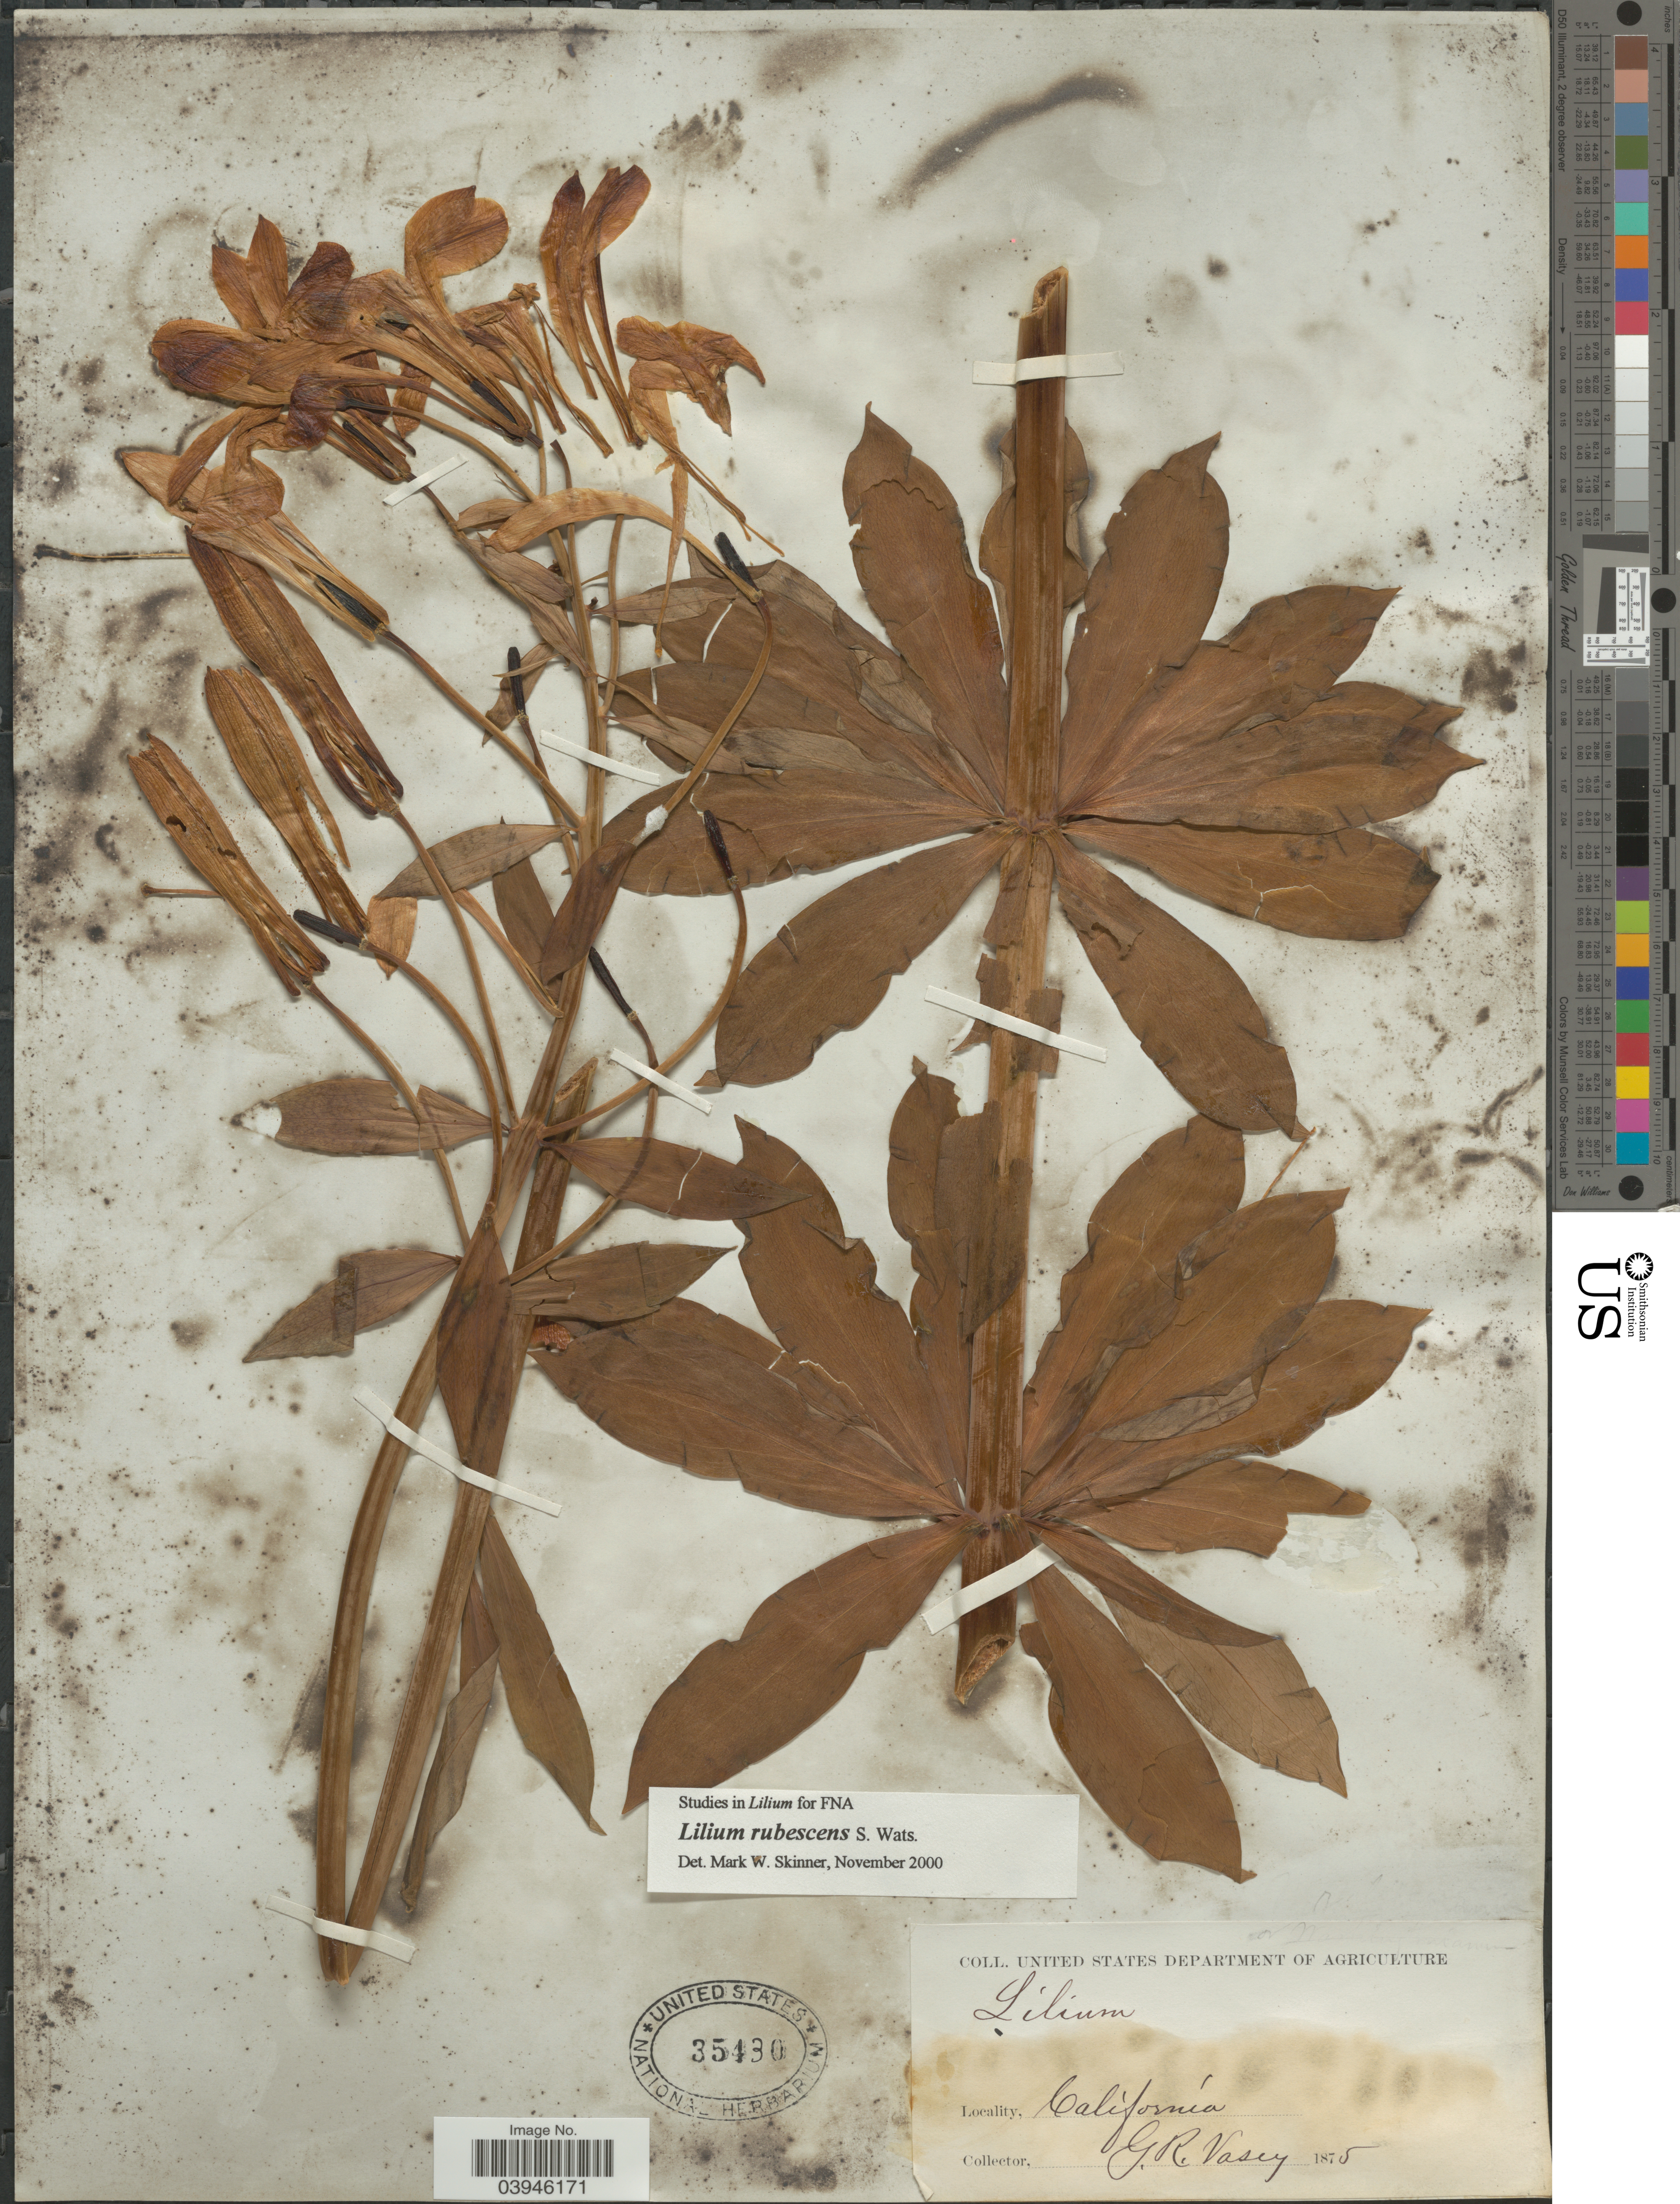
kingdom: Plantae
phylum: Tracheophyta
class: Liliopsida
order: Liliales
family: Liliaceae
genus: Lilium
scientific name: Lilium rubescens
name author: S. Watson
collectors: G. R. Vasey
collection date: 1875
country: United States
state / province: California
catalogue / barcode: US 35430